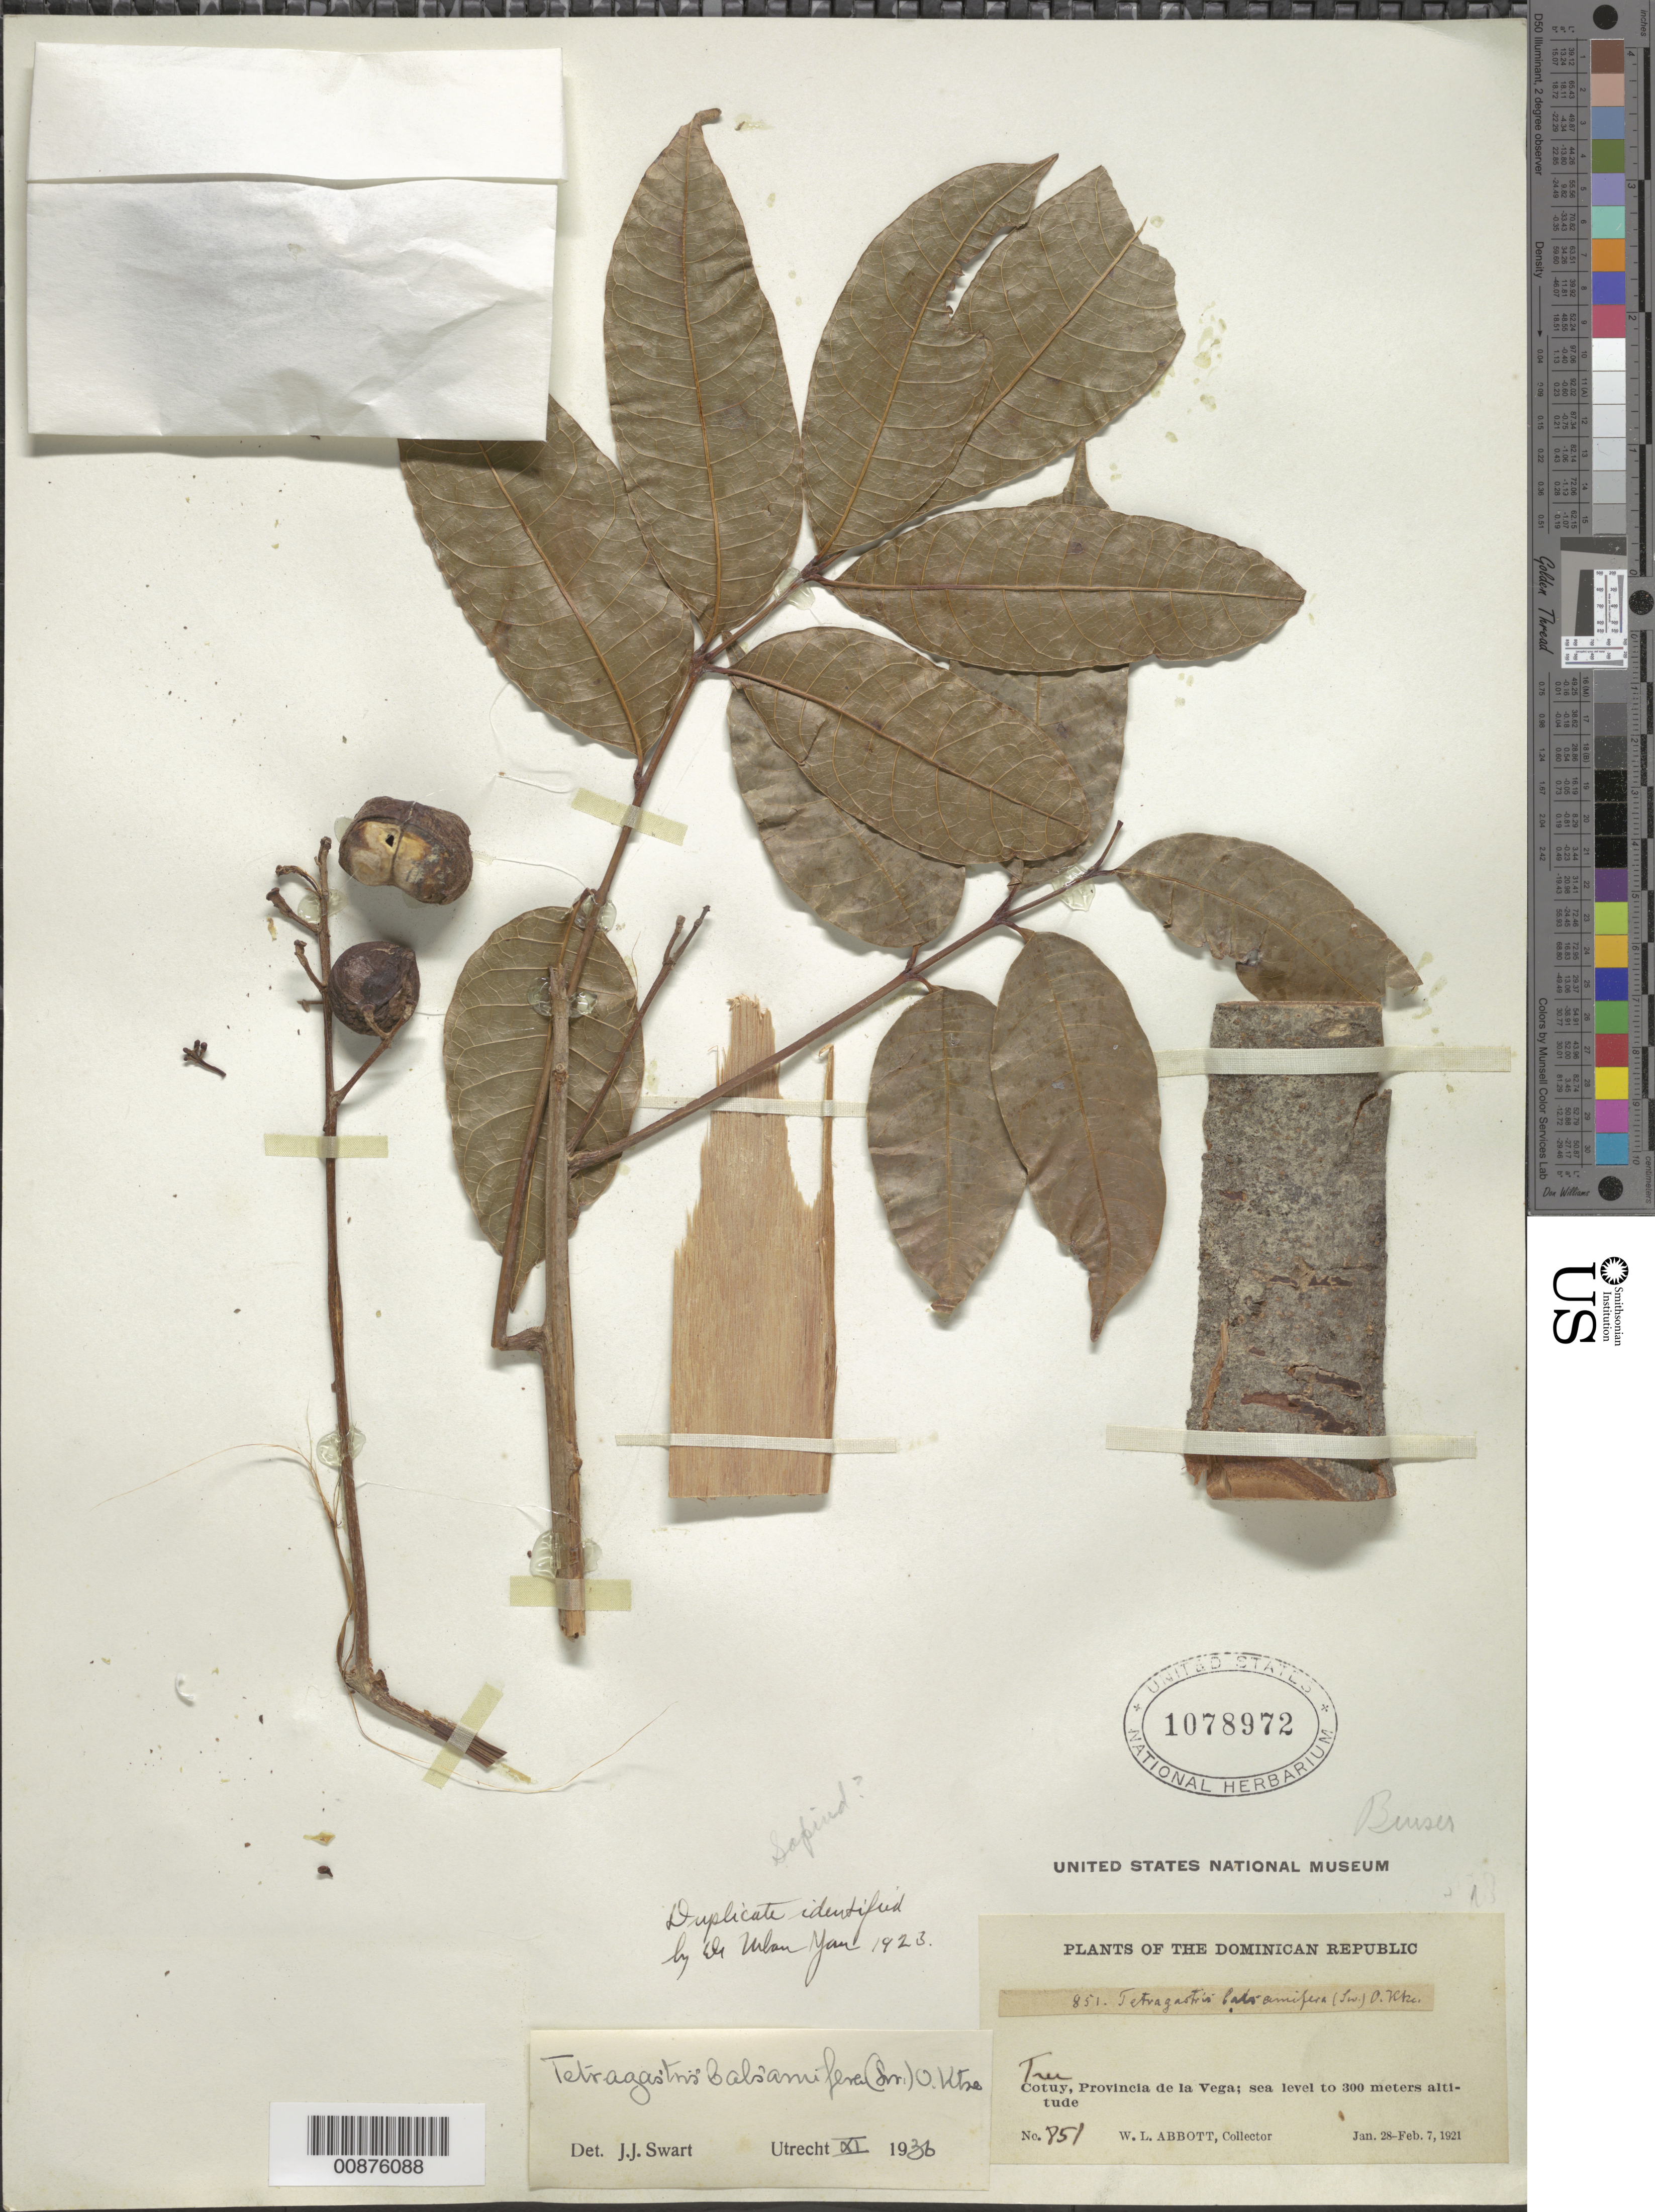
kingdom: Plantae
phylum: Tracheophyta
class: Magnoliopsida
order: Sapindales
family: Burseraceae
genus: Protium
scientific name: Protium balsamiferum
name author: (Sw.) Daly & P. Fine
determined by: Daly, Douglas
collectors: W. L. Abbott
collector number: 851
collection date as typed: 28 Jan 1921 to 07 Feb 1921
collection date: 1921-01-28/1921-02-07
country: Dominican Republic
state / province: La Vega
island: Hispaniola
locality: Cotuy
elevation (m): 0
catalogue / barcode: US 1078972